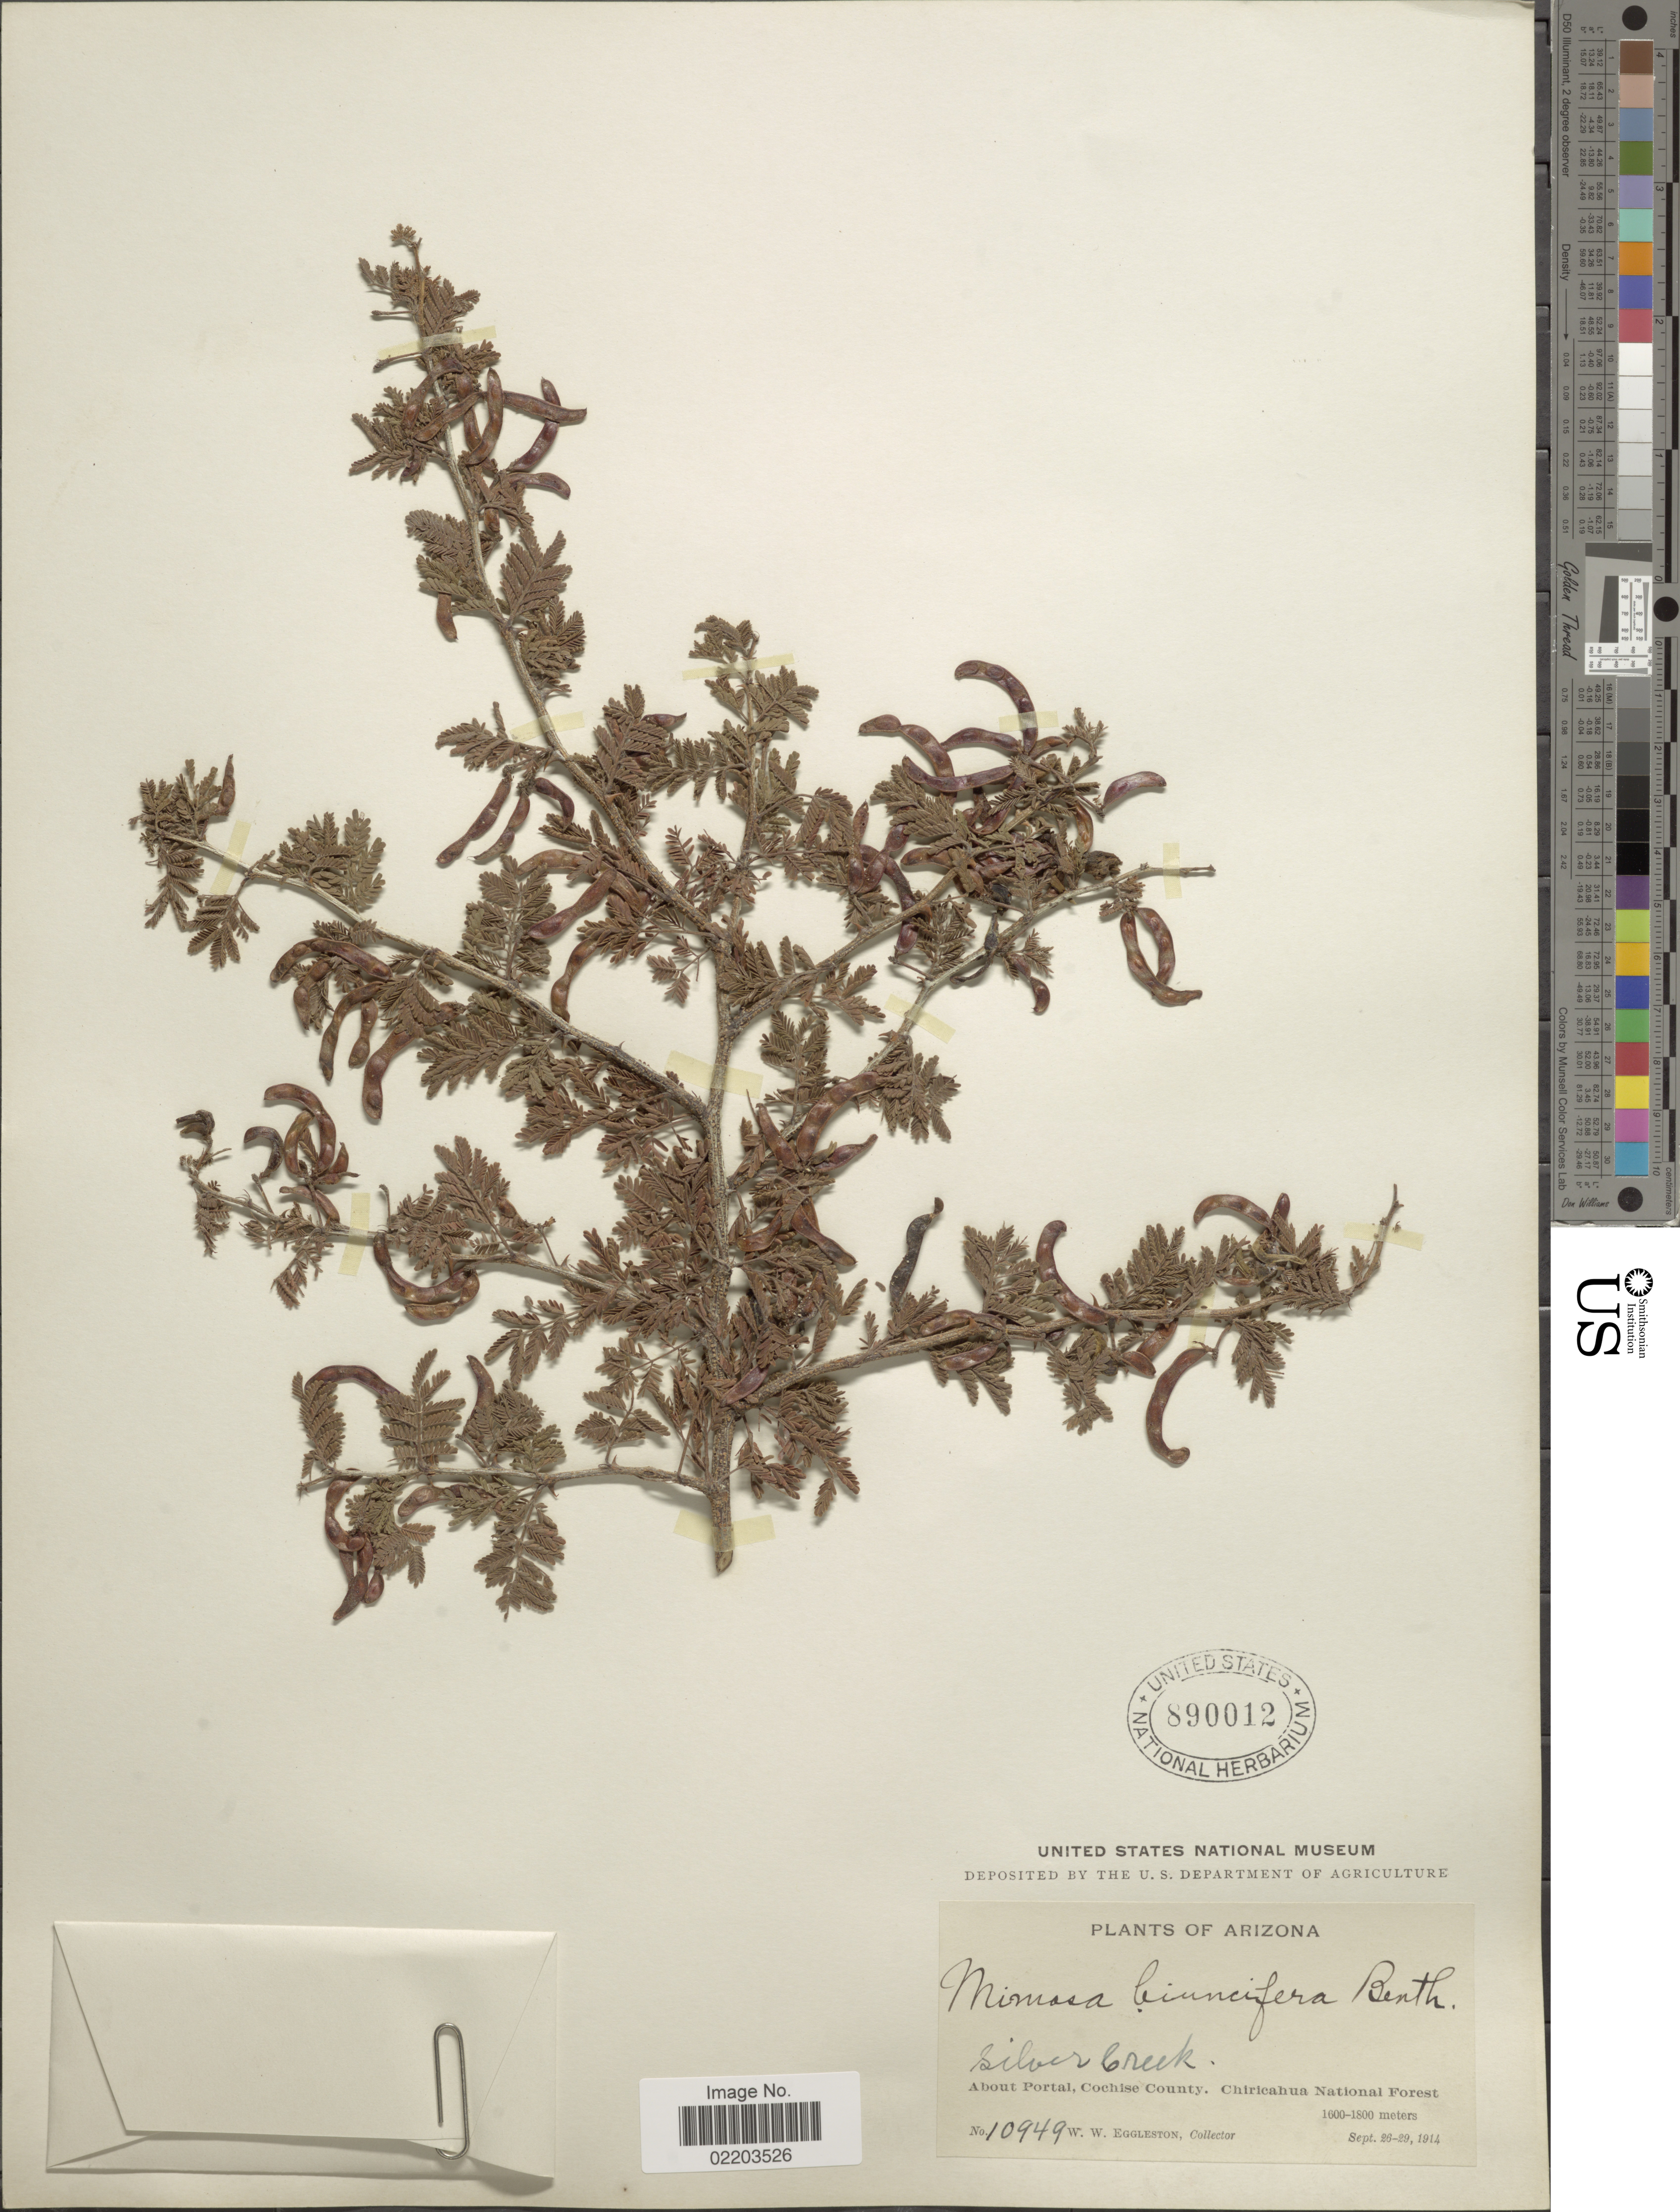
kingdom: Plantae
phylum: Tracheophyta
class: Magnoliopsida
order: Fabales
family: Fabaceae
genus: Mimosa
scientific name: Mimosa biuncifera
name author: Benth.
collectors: W. W. Eggleston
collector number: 10949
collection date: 1914-09-26/1914-09-29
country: United States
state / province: Arizona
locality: Silver Creek, About Portal, Cochise County, Chiricahua National Forest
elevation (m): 1600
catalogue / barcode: US 890012